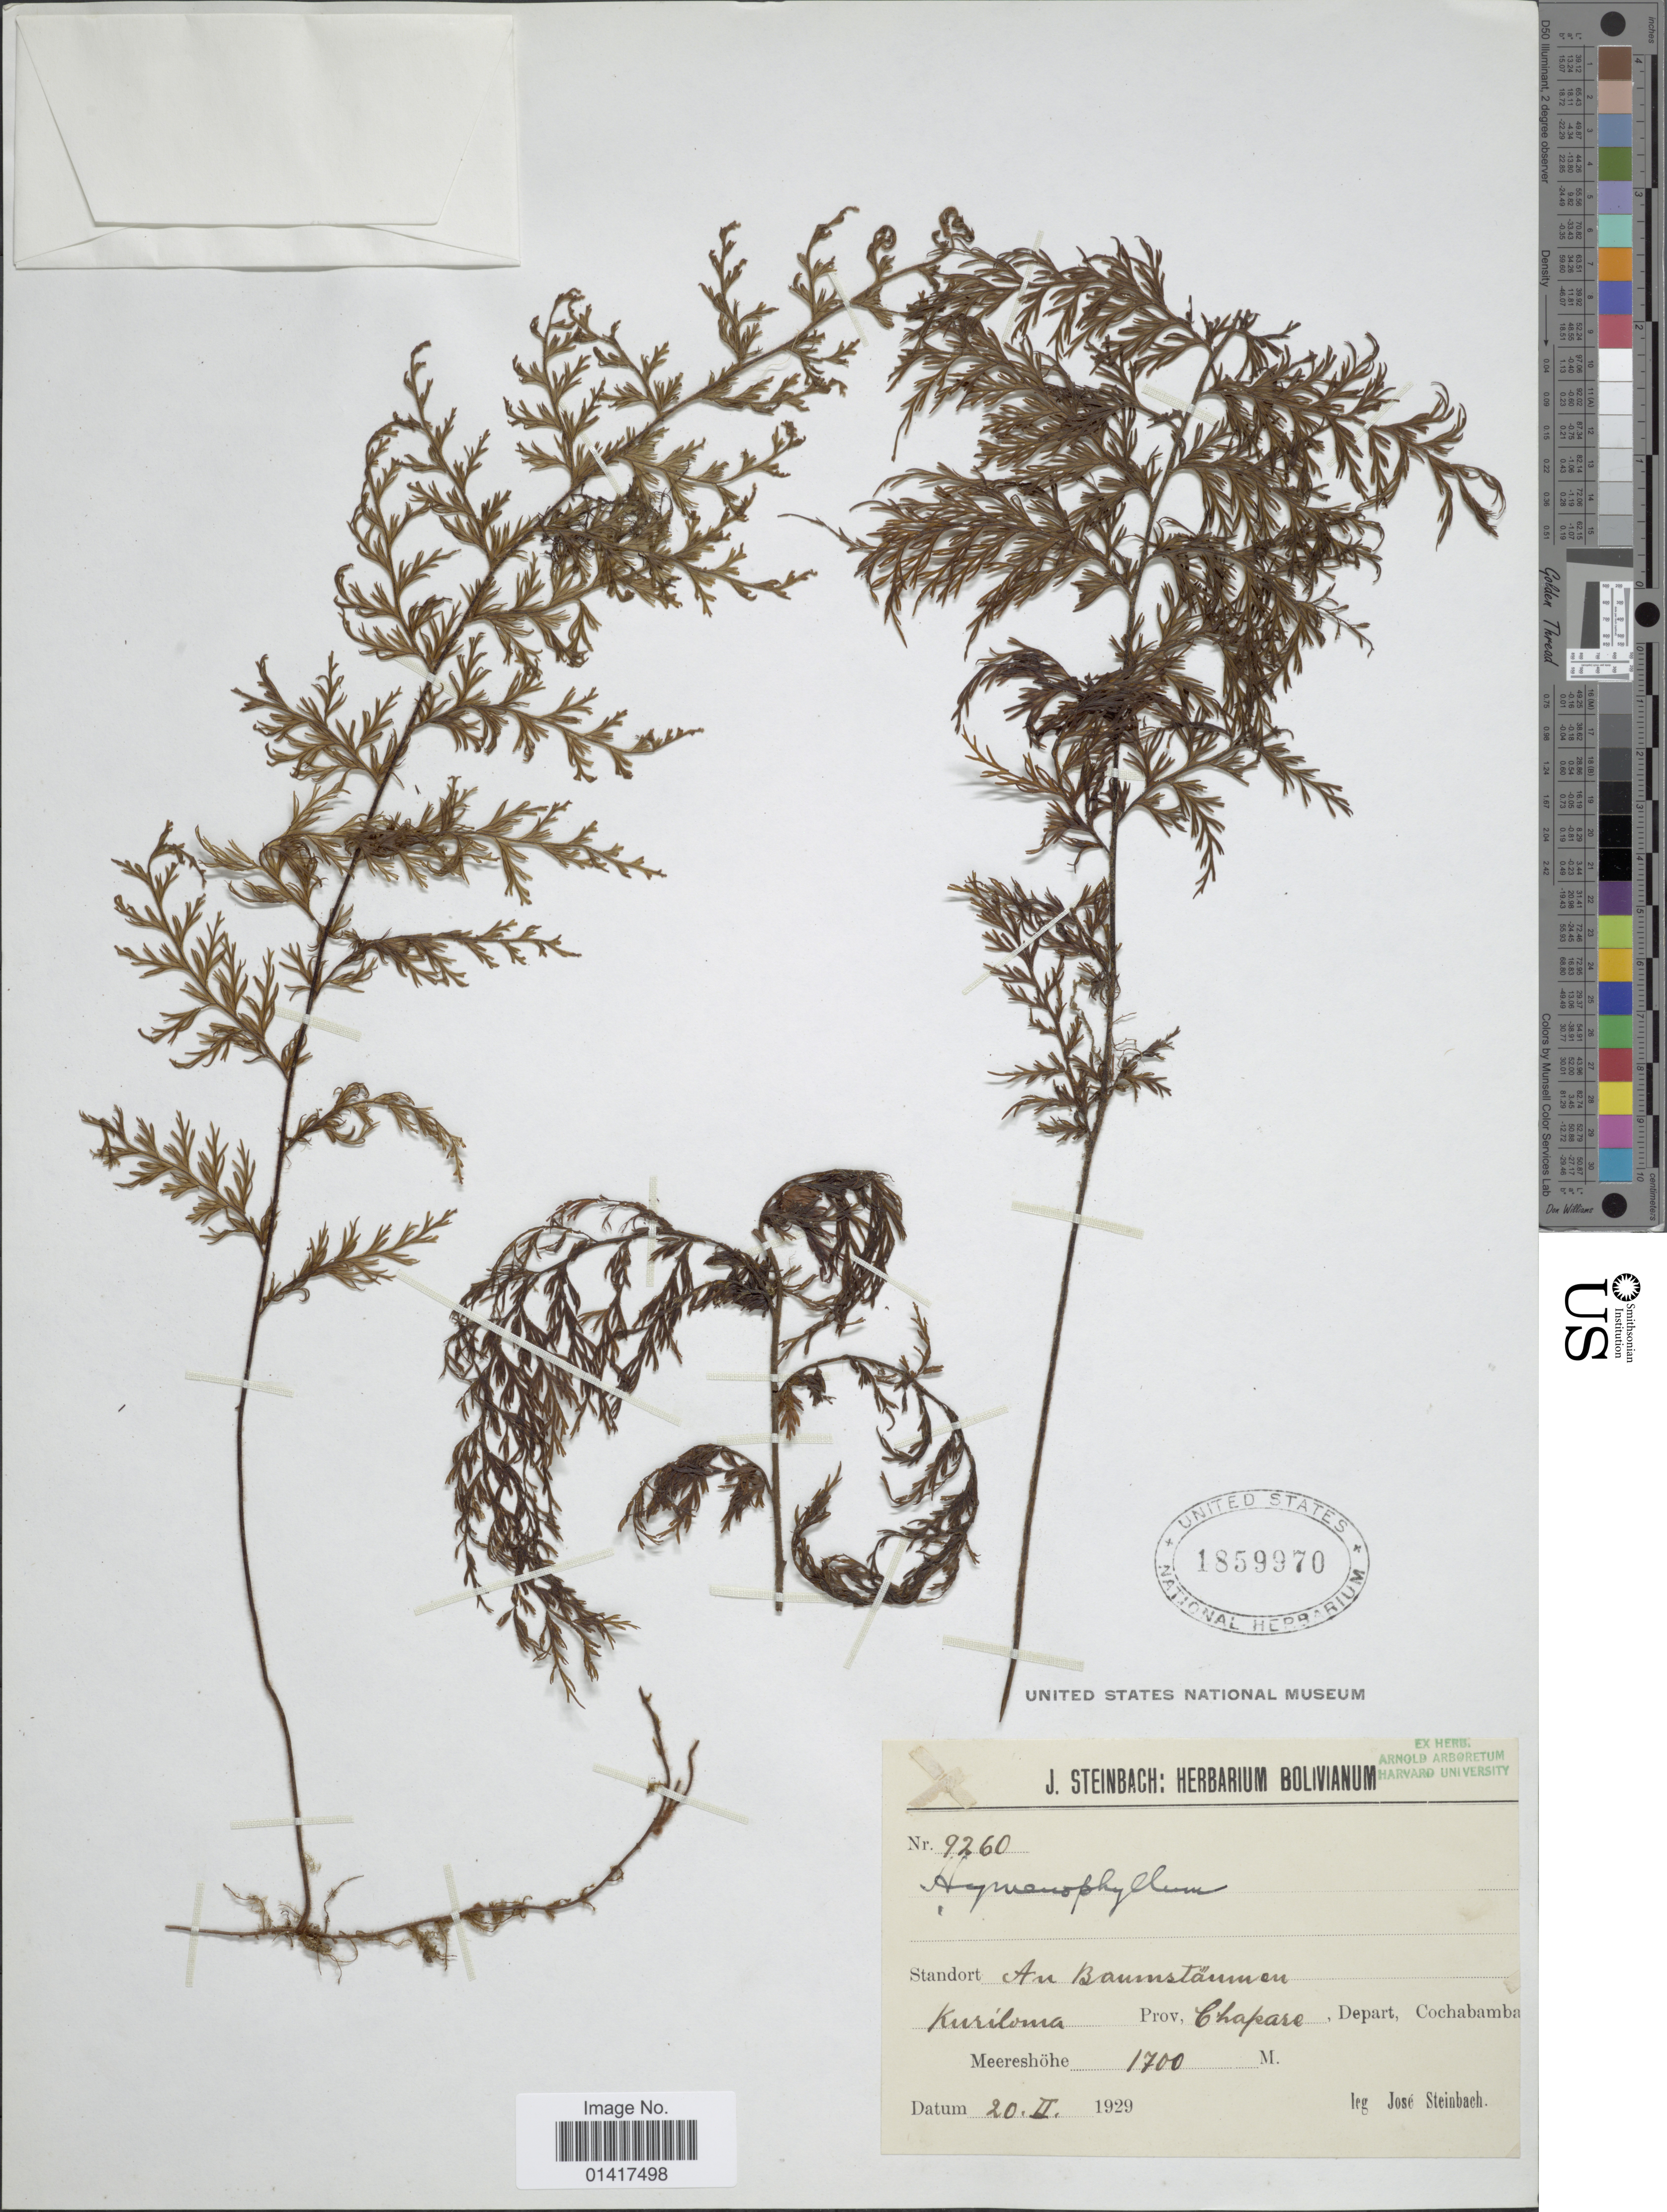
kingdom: Plantae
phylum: Tracheophyta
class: Polypodiopsida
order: Hymenophyllales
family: Hymenophyllaceae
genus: Hymenophyllum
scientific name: Hymenophyllum sp.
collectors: J. Steinbach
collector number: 9260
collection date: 1929-02-20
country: Bolivia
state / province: Cochabamba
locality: Au Bauwstammen, Kuriloma, Prov. Chapare. Depart. Cochabamba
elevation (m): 1700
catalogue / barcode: US 1859970